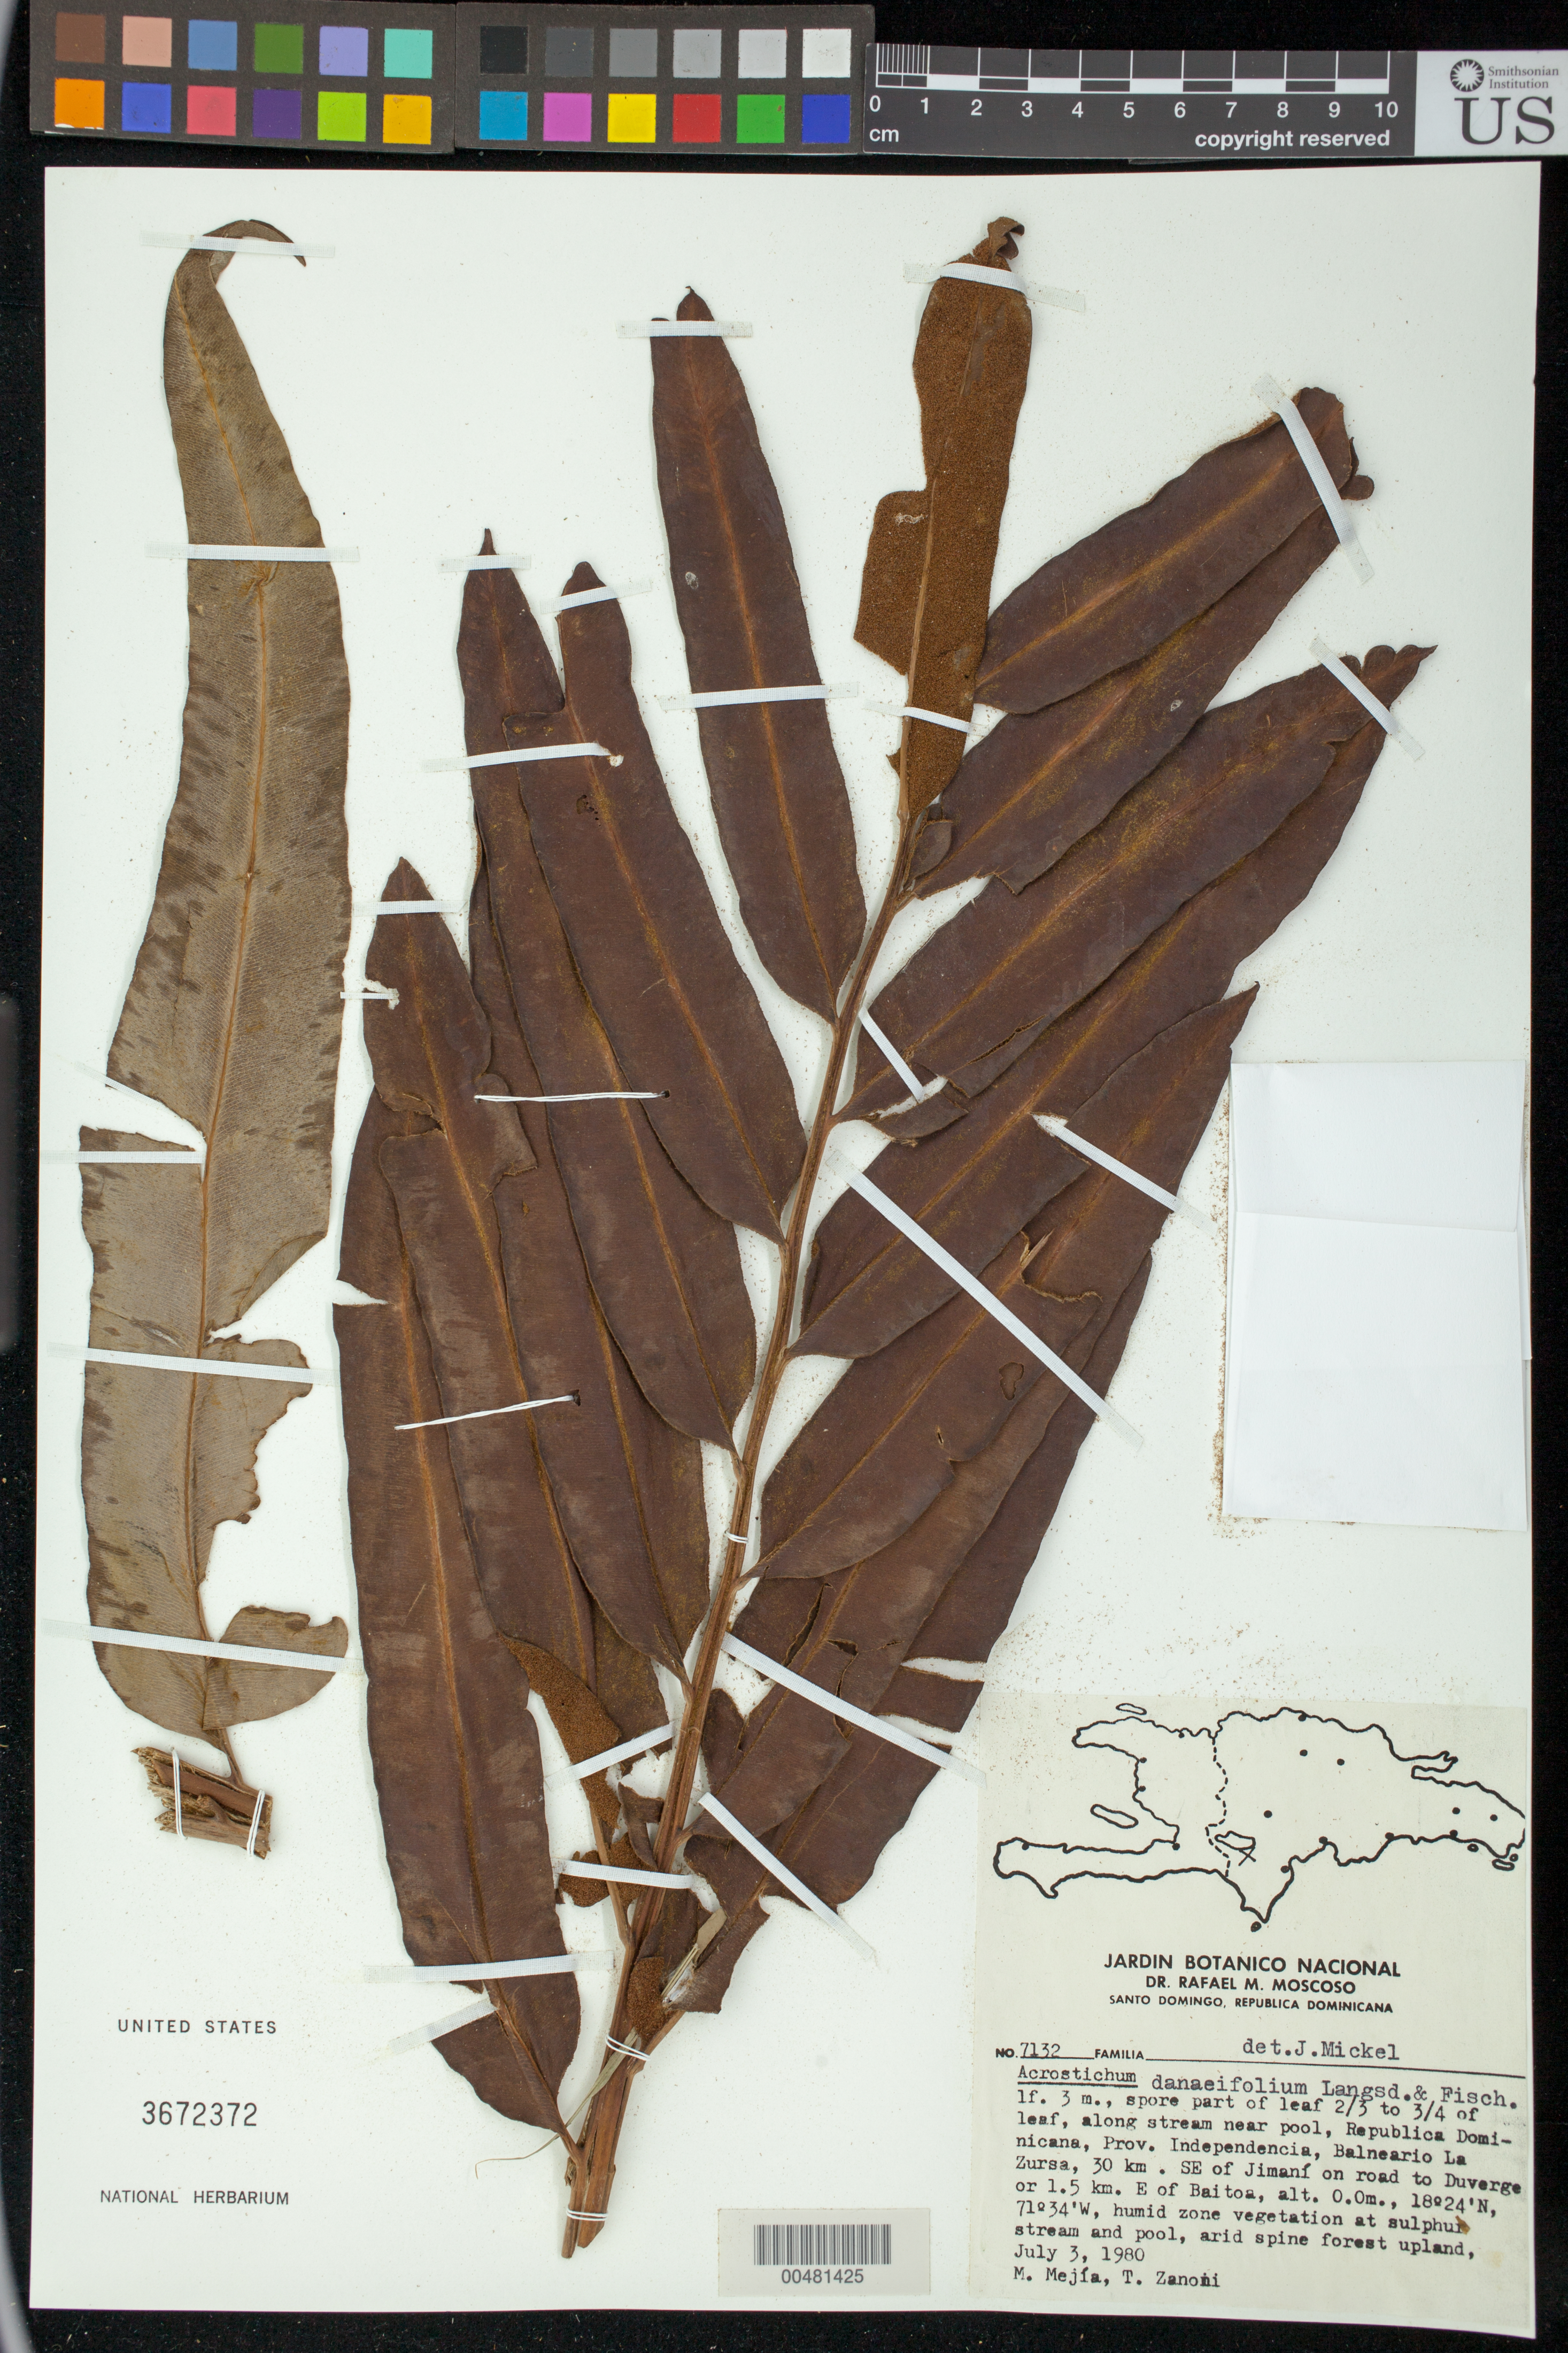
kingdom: Plantae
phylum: Tracheophyta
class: Polypodiopsida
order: Polypodiales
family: Pteridaceae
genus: Acrostichum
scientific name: Acrostichum danaeifolium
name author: Langsd. & Fisch.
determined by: Mickel, J. T., (NY), New York Botanical Garden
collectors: M. Mejia & T. A. Zanoni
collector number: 7132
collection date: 1980-07-03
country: Dominican Republic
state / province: Independencia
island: Hispaniola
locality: Balneario La Zursa, 30 km SE of Jimaní on road to Duverge or 1.5 km E of Baitoa.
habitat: Along stream near pool. Humid zone vegetation at sulphur stream and pool, arid spine forest upland.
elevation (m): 0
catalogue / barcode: US 3672372